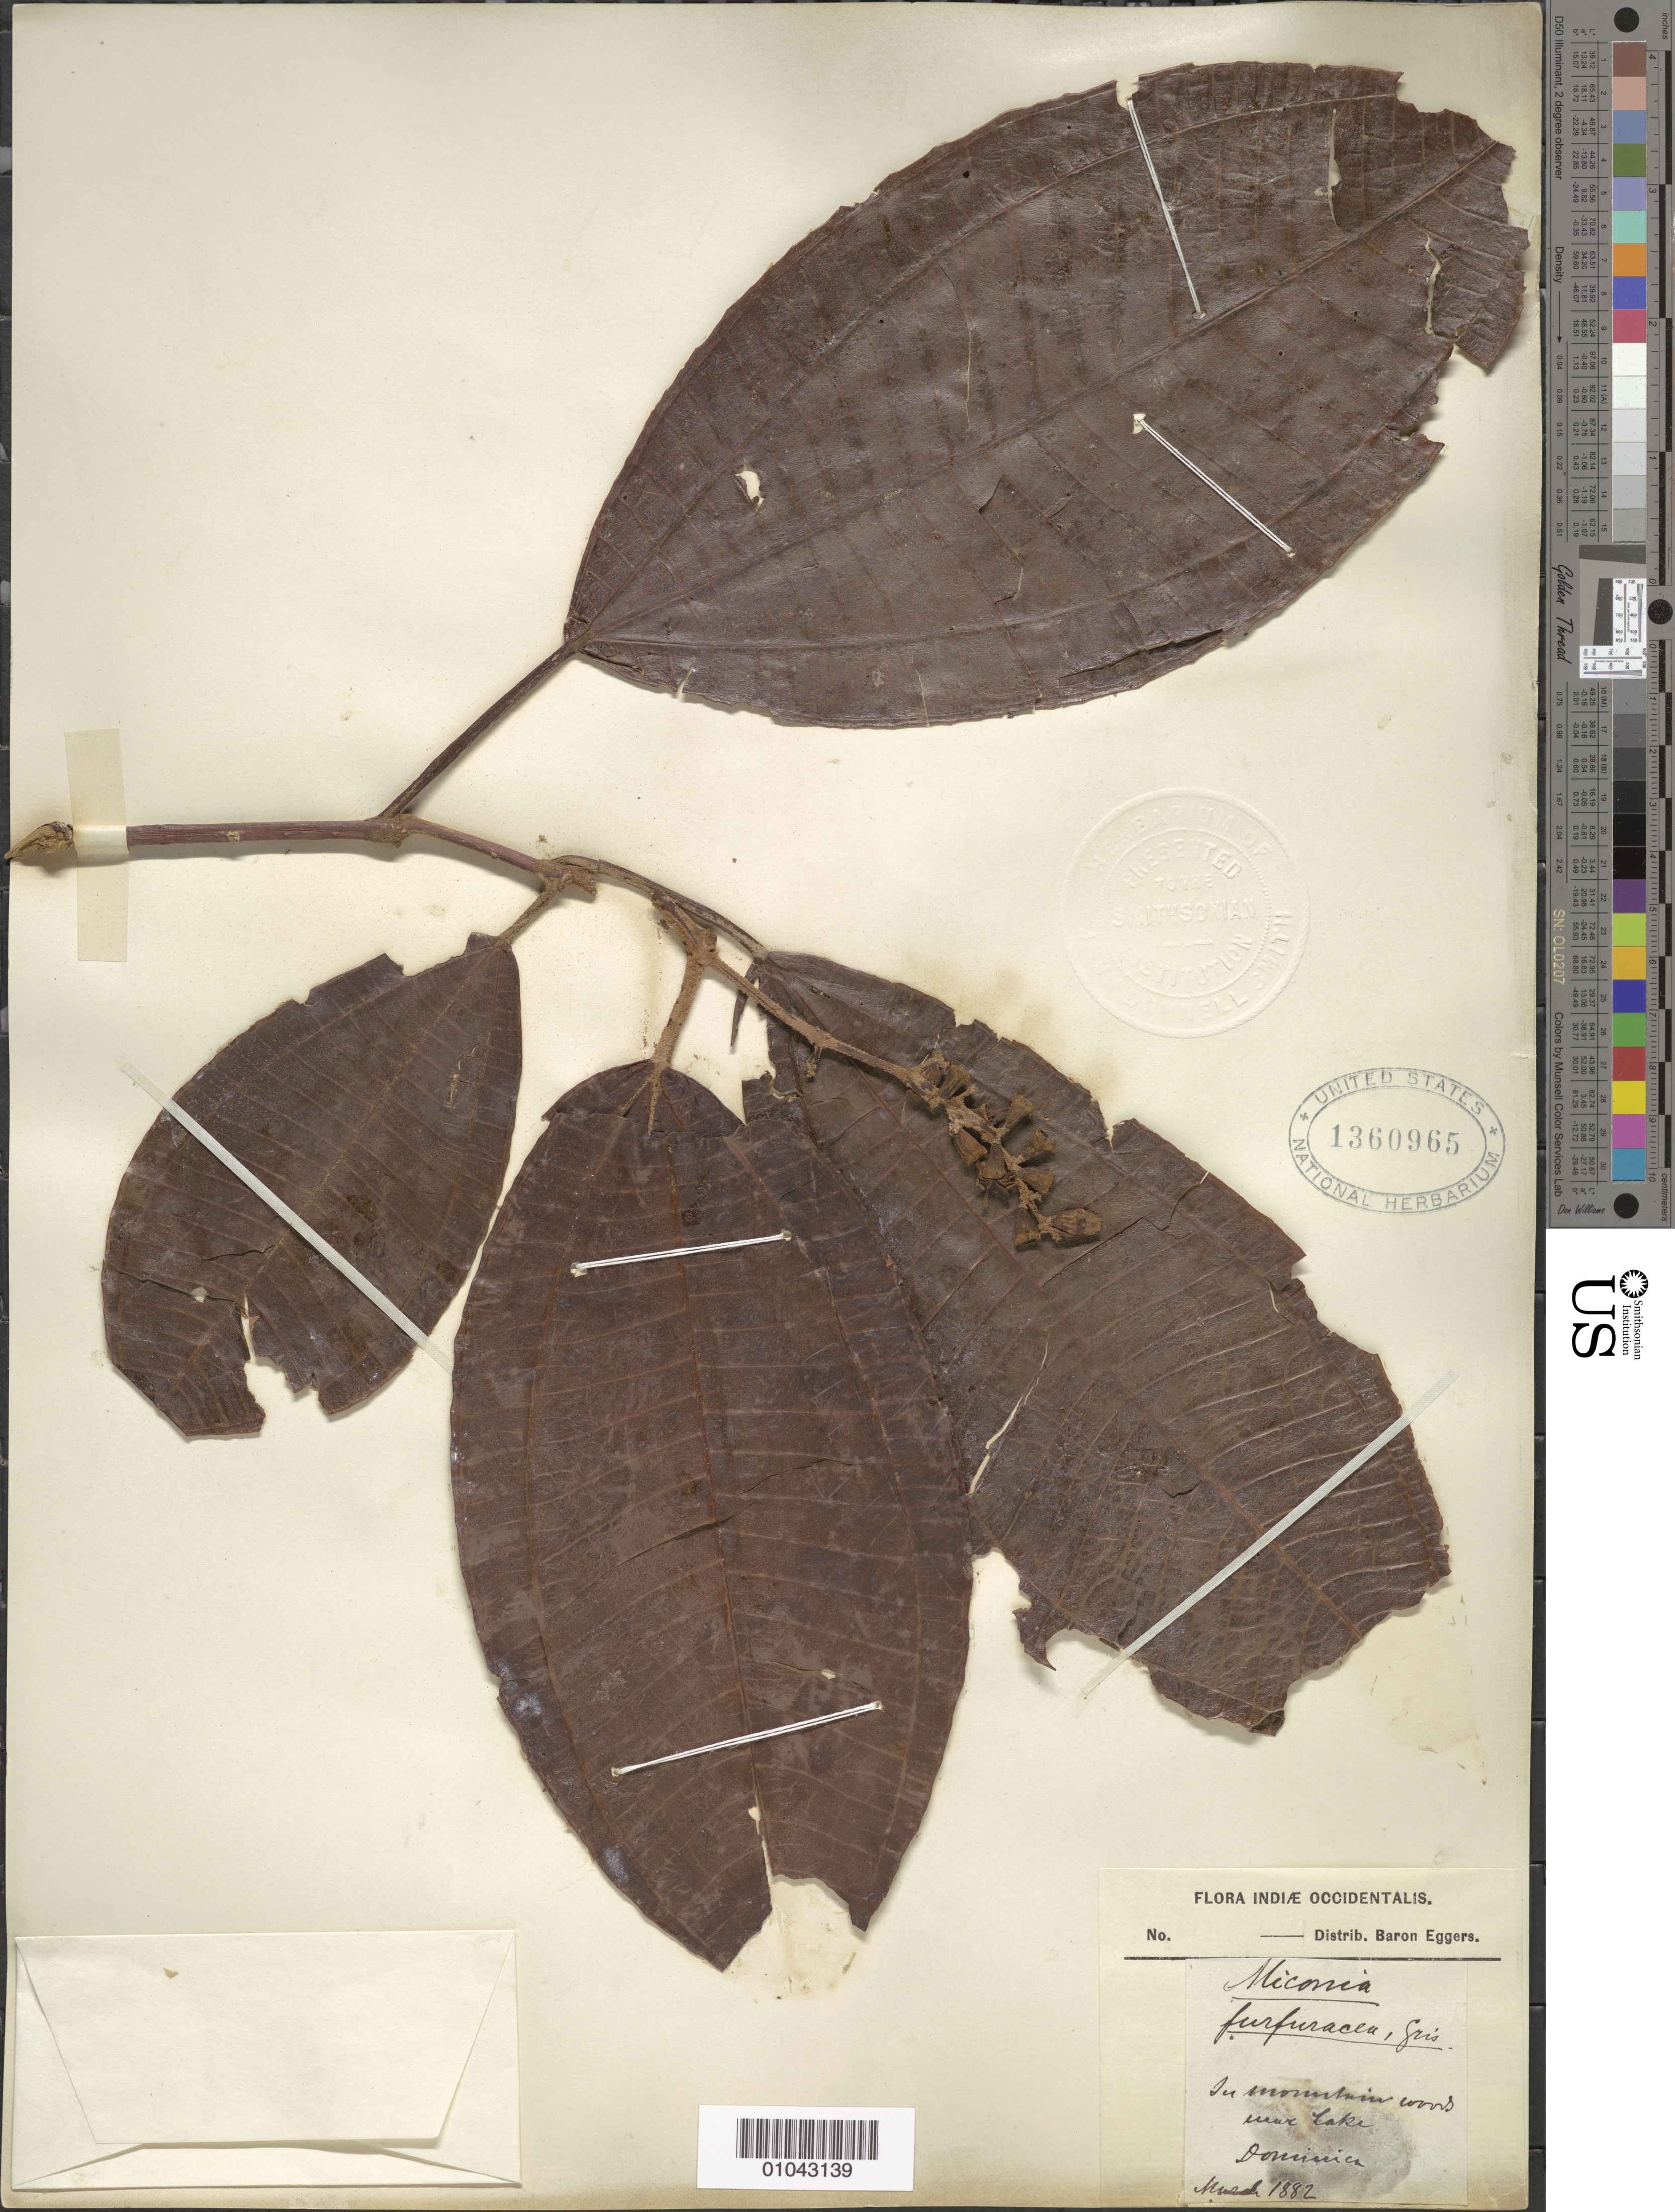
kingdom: Plantae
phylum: Tracheophyta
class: Magnoliopsida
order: Myrtales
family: Melastomataceae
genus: Miconia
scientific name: Miconia furfuracea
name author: (Vahl) Griseb.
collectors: H. F. A. von Eggers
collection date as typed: Mar 1882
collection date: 1882-03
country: Dominica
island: Dominica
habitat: In mountain woods near lake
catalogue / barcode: US 1360965